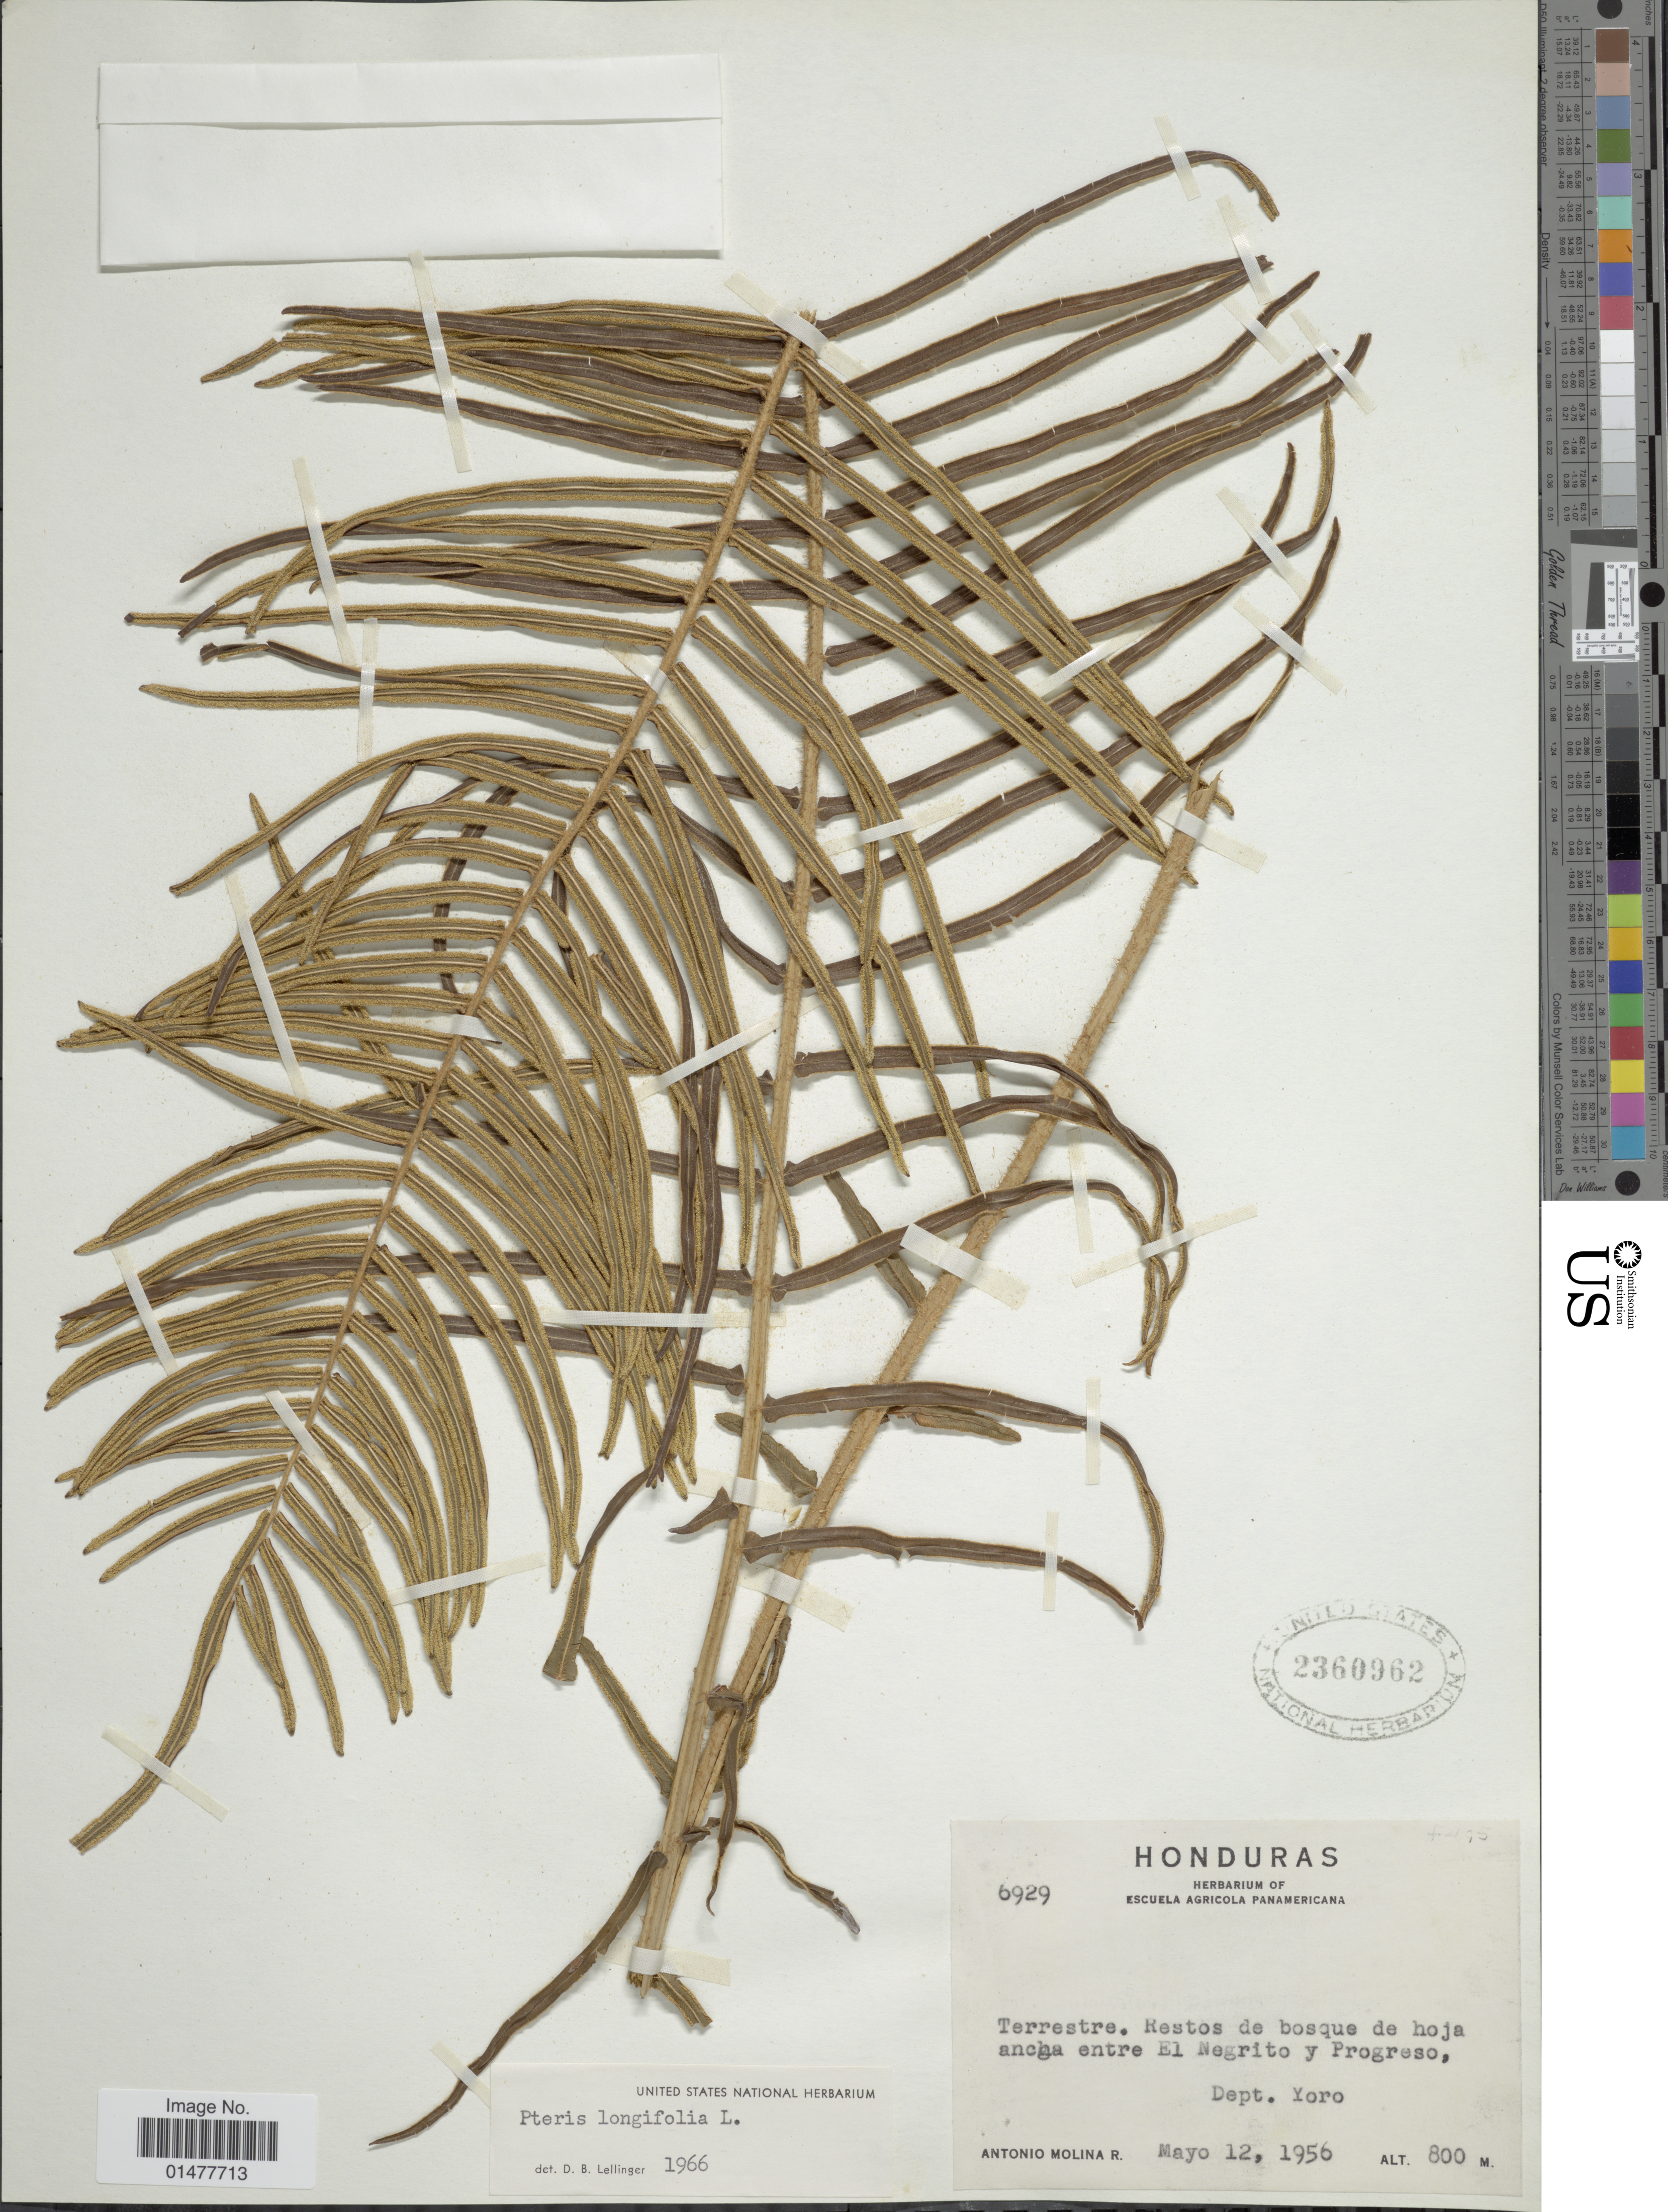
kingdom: Plantae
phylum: Tracheophyta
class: Polypodiopsida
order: Polypodiales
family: Pteridaceae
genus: Pteris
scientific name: Pteris longifolia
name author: L.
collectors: A. Molina R.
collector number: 6929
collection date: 1956-05-12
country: Honduras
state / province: Yoro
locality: Restos de bosque de hoja anches entre El Negrito y Progreso.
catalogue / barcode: US 2360962